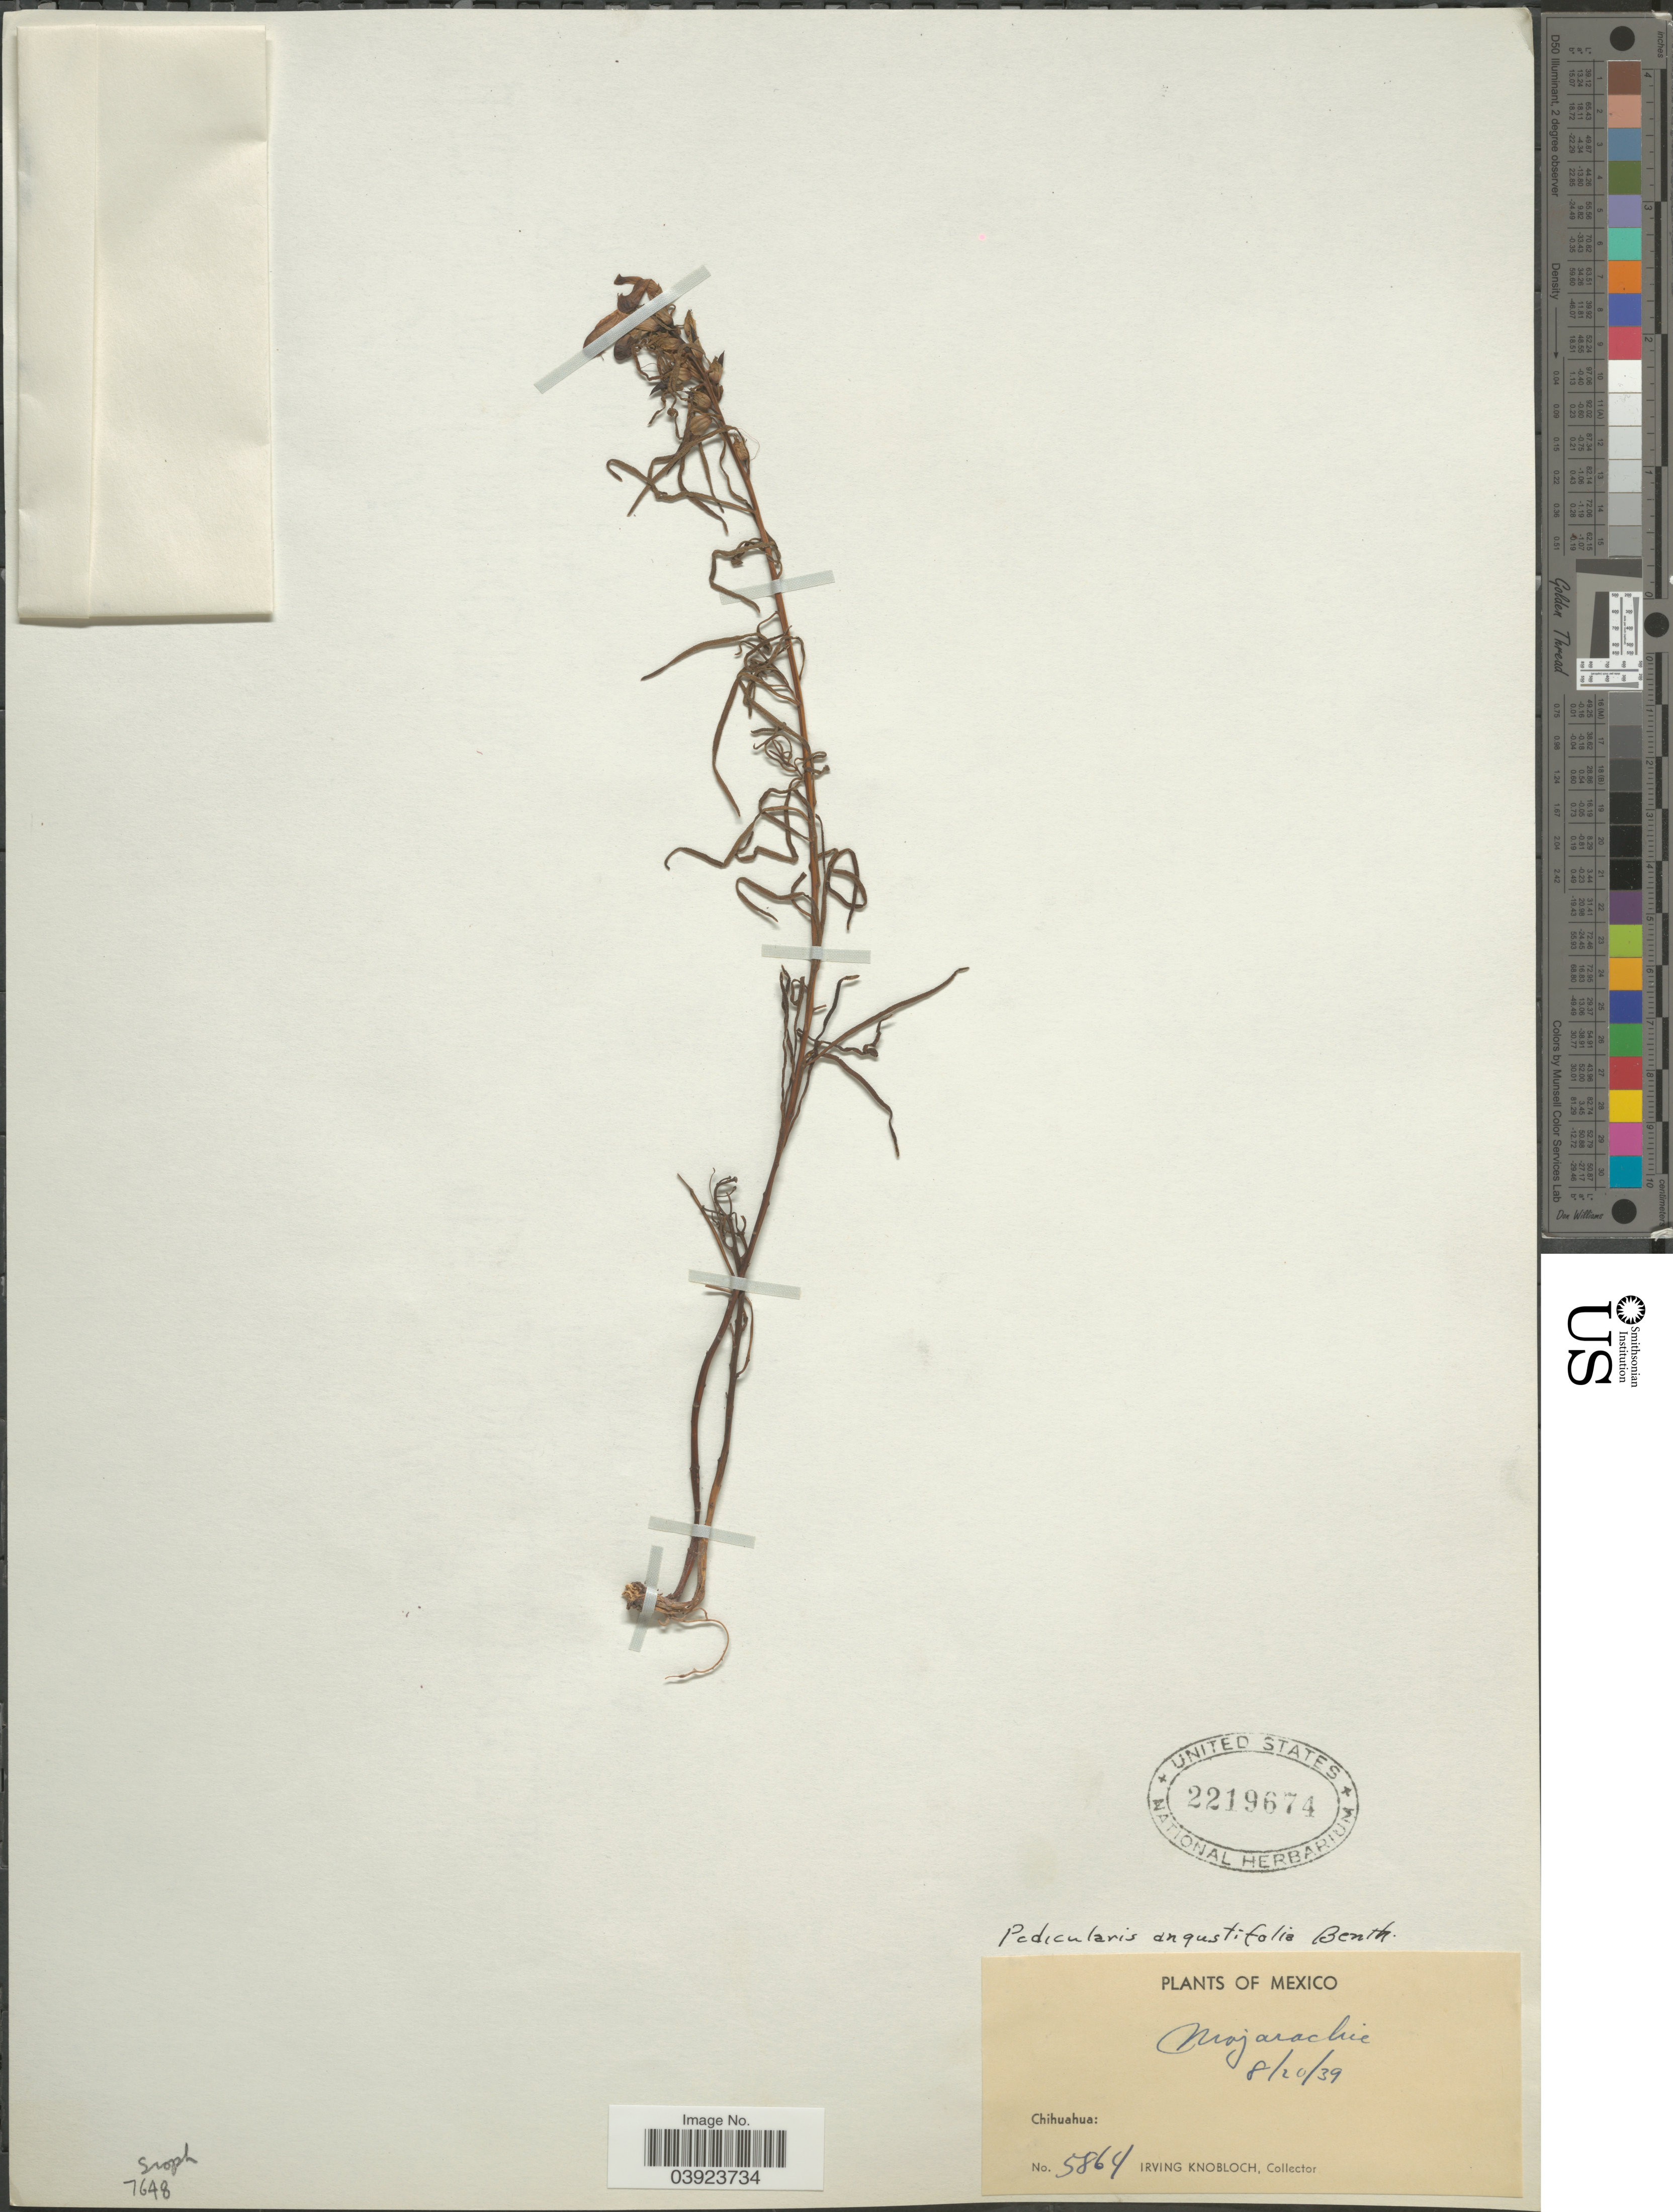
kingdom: Plantae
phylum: Tracheophyta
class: Magnoliopsida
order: Lamiales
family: Orobanchaceae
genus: Pedicularis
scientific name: Pedicularis angustifolia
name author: Benth.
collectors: I. W. Knobloch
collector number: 5864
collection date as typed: Transcribed d/m/y: 20/8/39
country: Mexico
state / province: Chihuahua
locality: Mojarachie.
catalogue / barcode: US 2219674